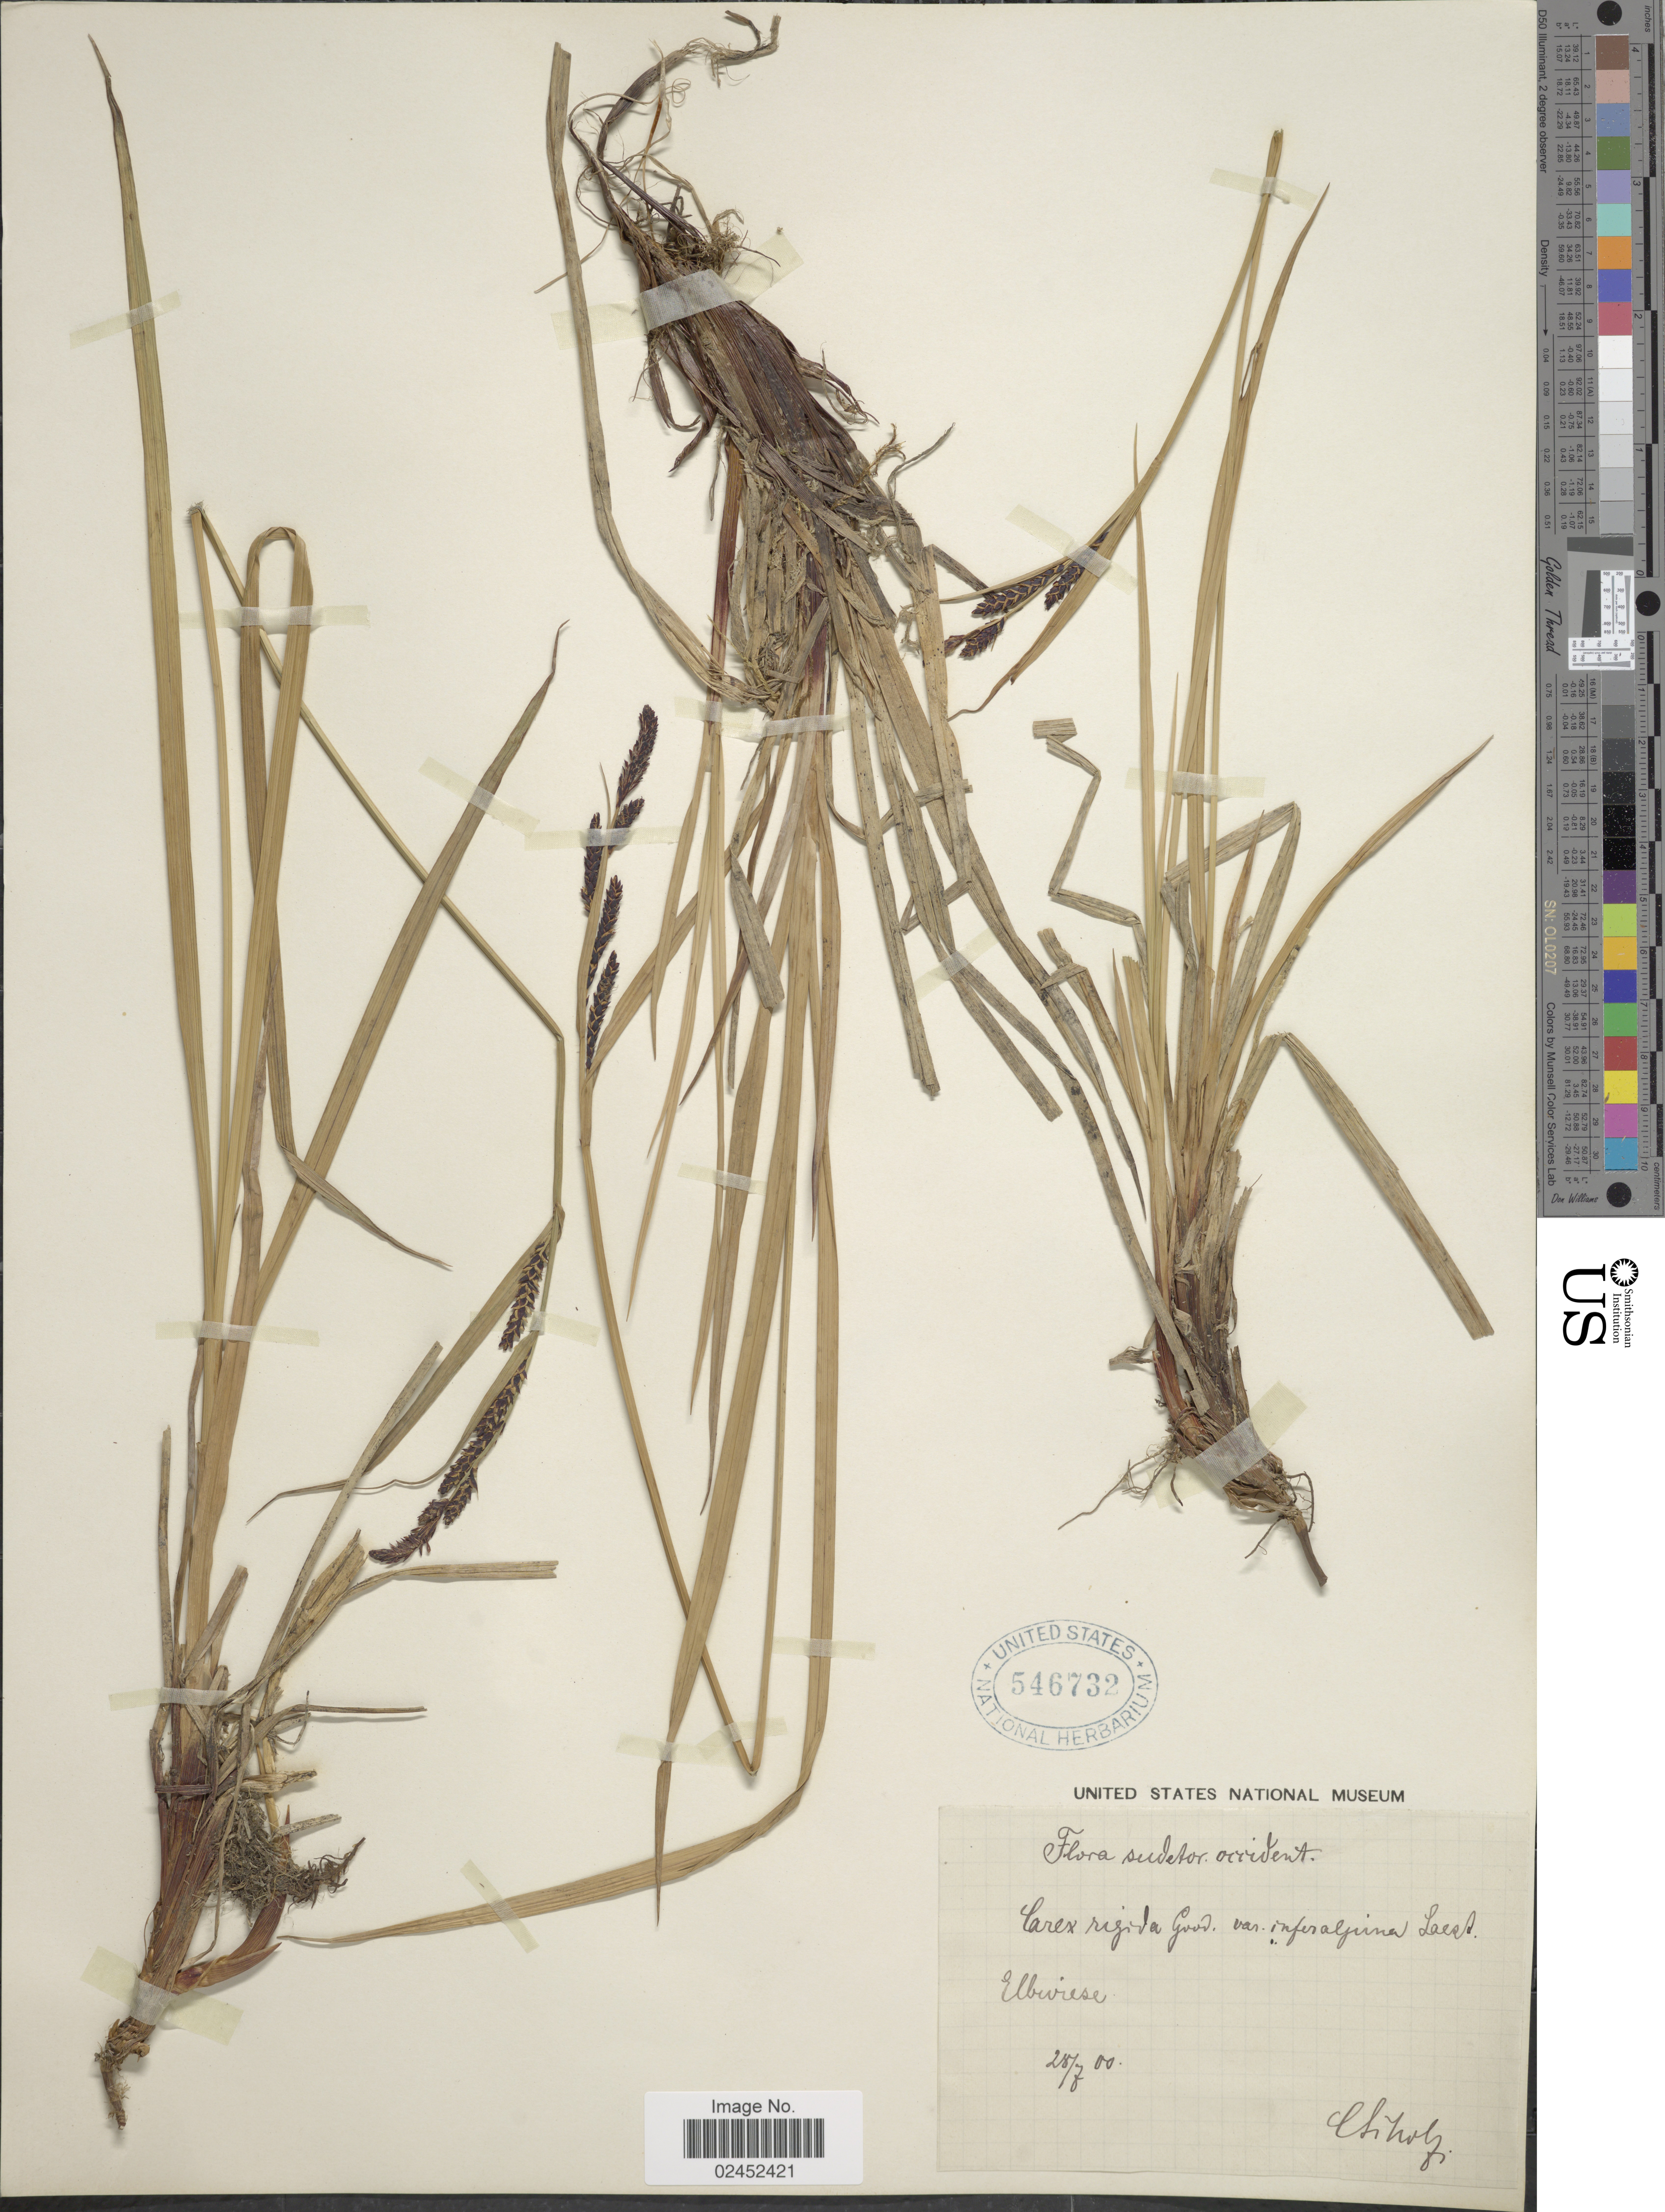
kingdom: Plantae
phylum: Tracheophyta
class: Liliopsida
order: Poales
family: Cyperaceae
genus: Carex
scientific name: Carex dacica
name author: Heuff.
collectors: C. L. Schulz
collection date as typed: Transcribed d/m/y: 28/7/00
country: Germany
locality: Elbwiese, Sudetor occident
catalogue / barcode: US 546732